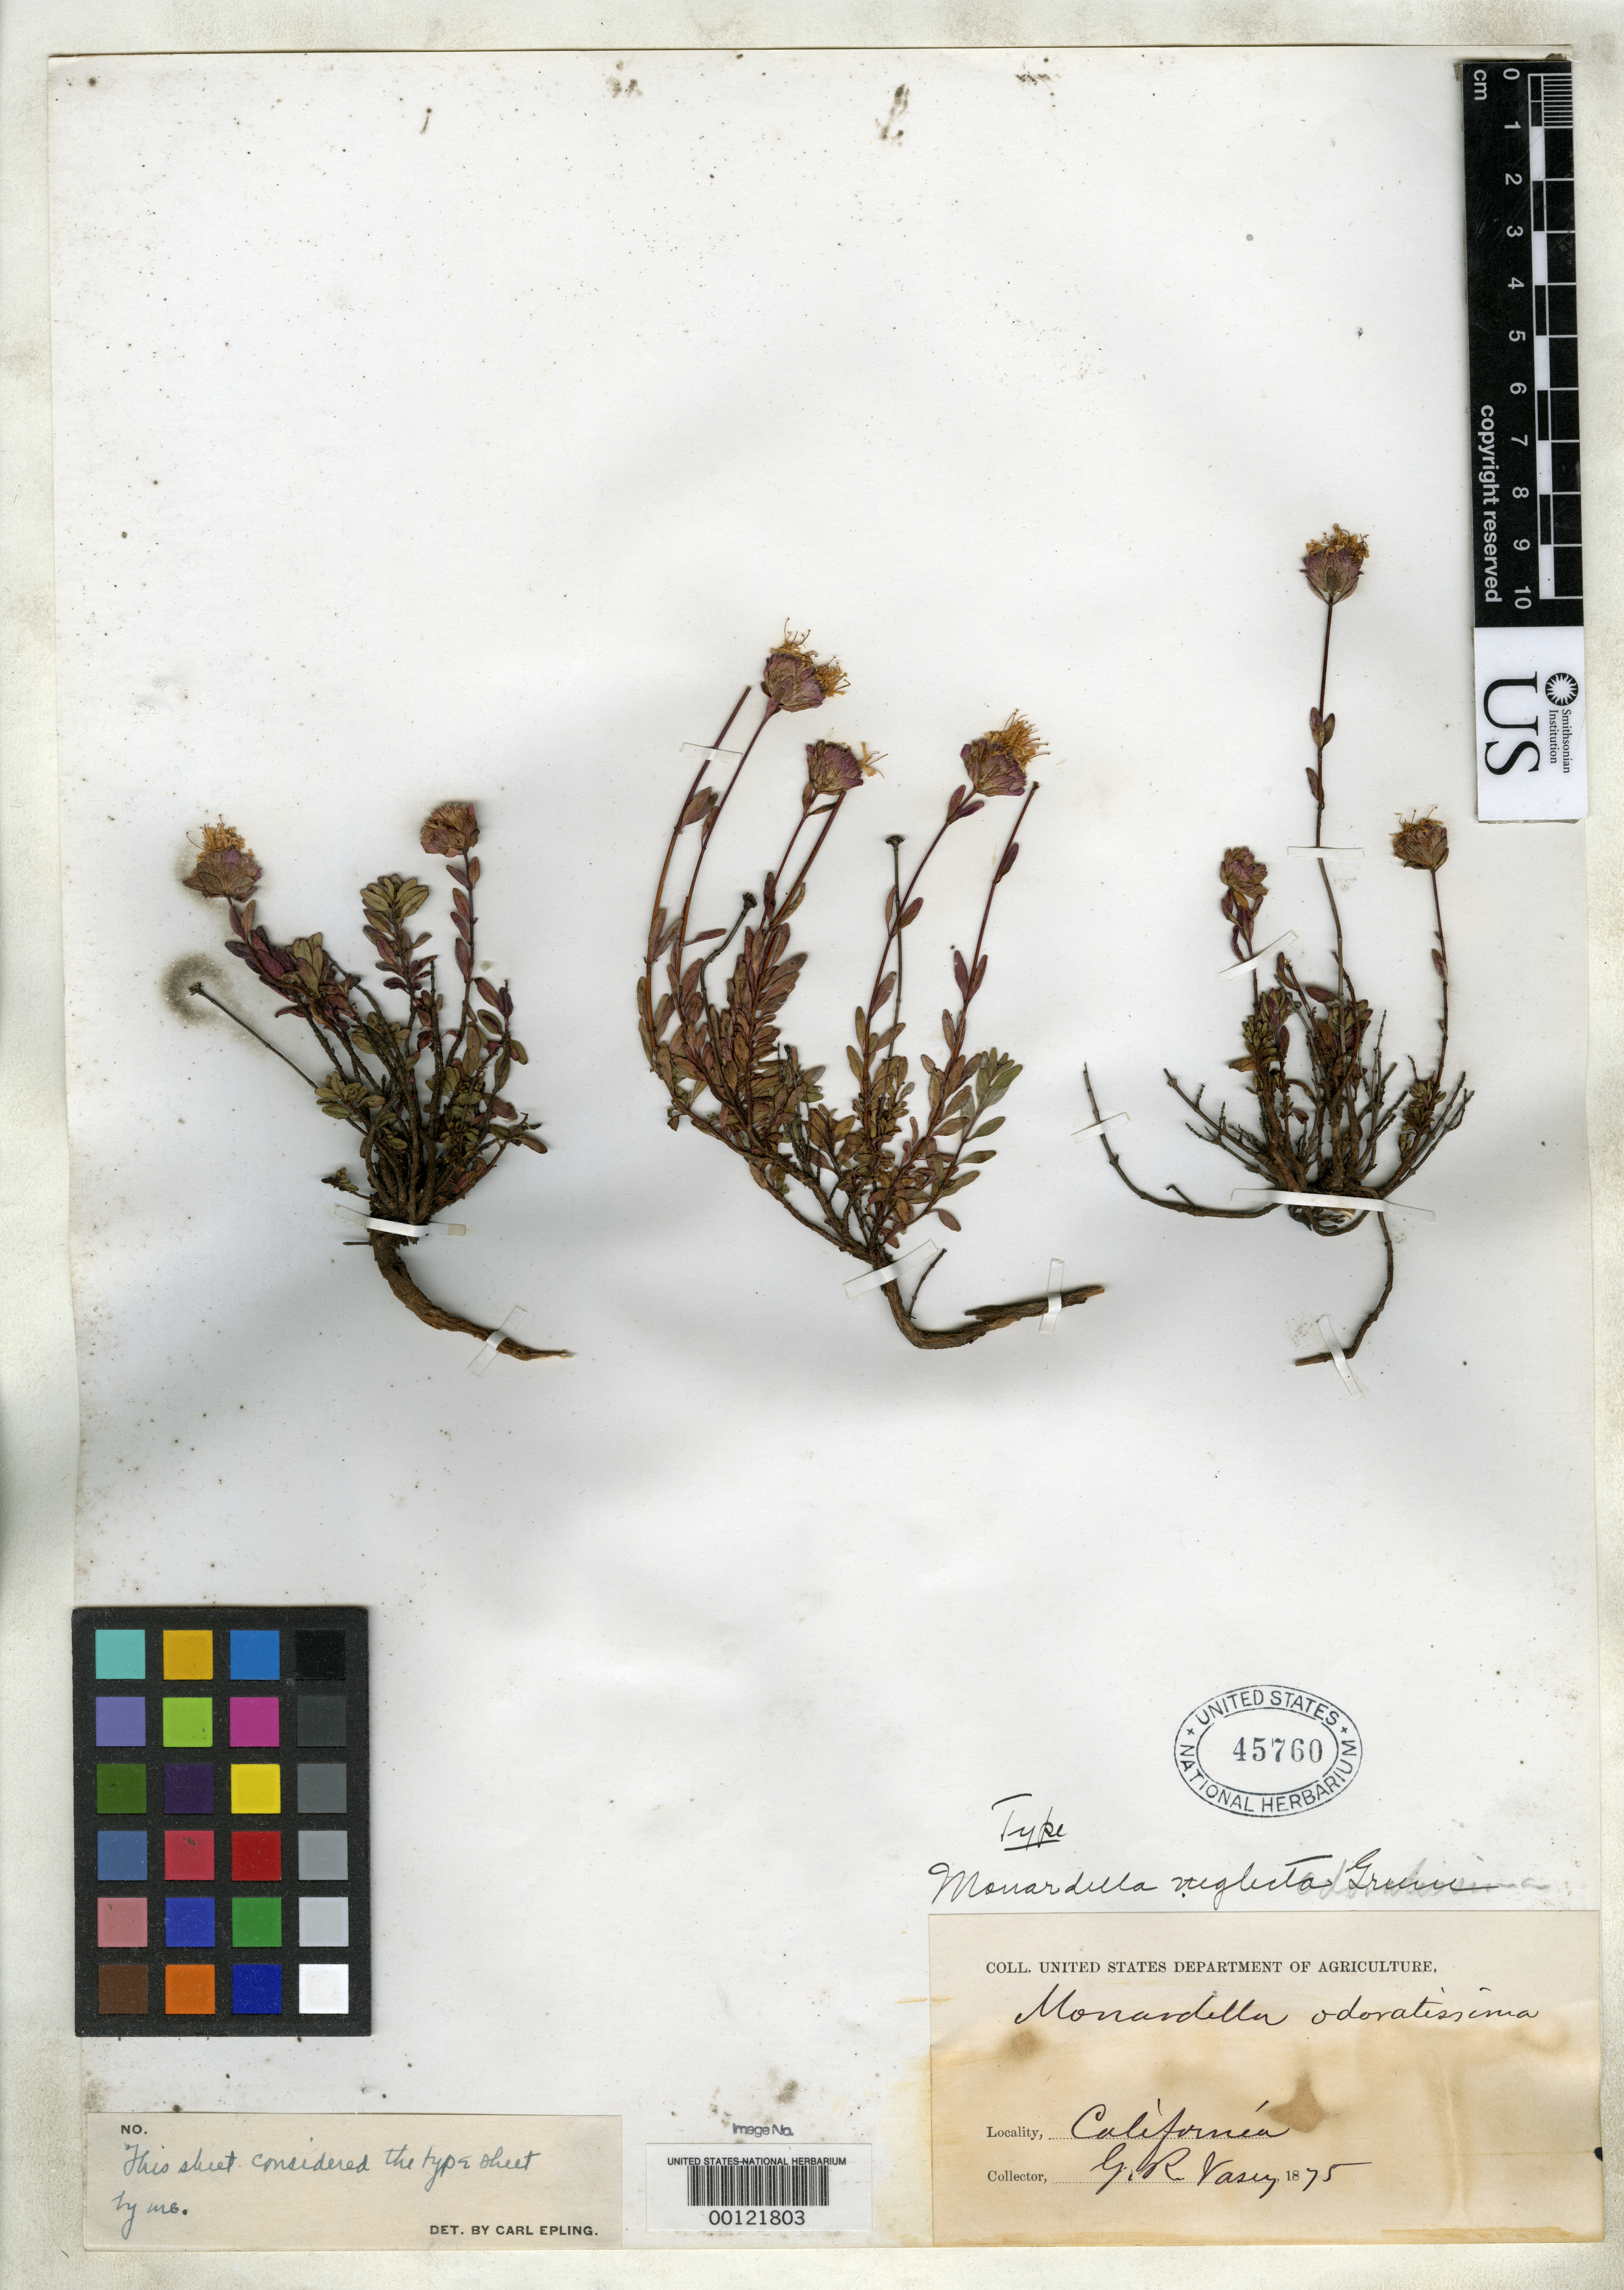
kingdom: Plantae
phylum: Tracheophyta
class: Magnoliopsida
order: Lamiales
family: Lamiaceae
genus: Monardella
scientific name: Monardella neglecta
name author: Greene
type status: Lectotype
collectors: G. R. Vasey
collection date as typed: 1875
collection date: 1875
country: United States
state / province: California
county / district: Marin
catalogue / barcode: US 45760